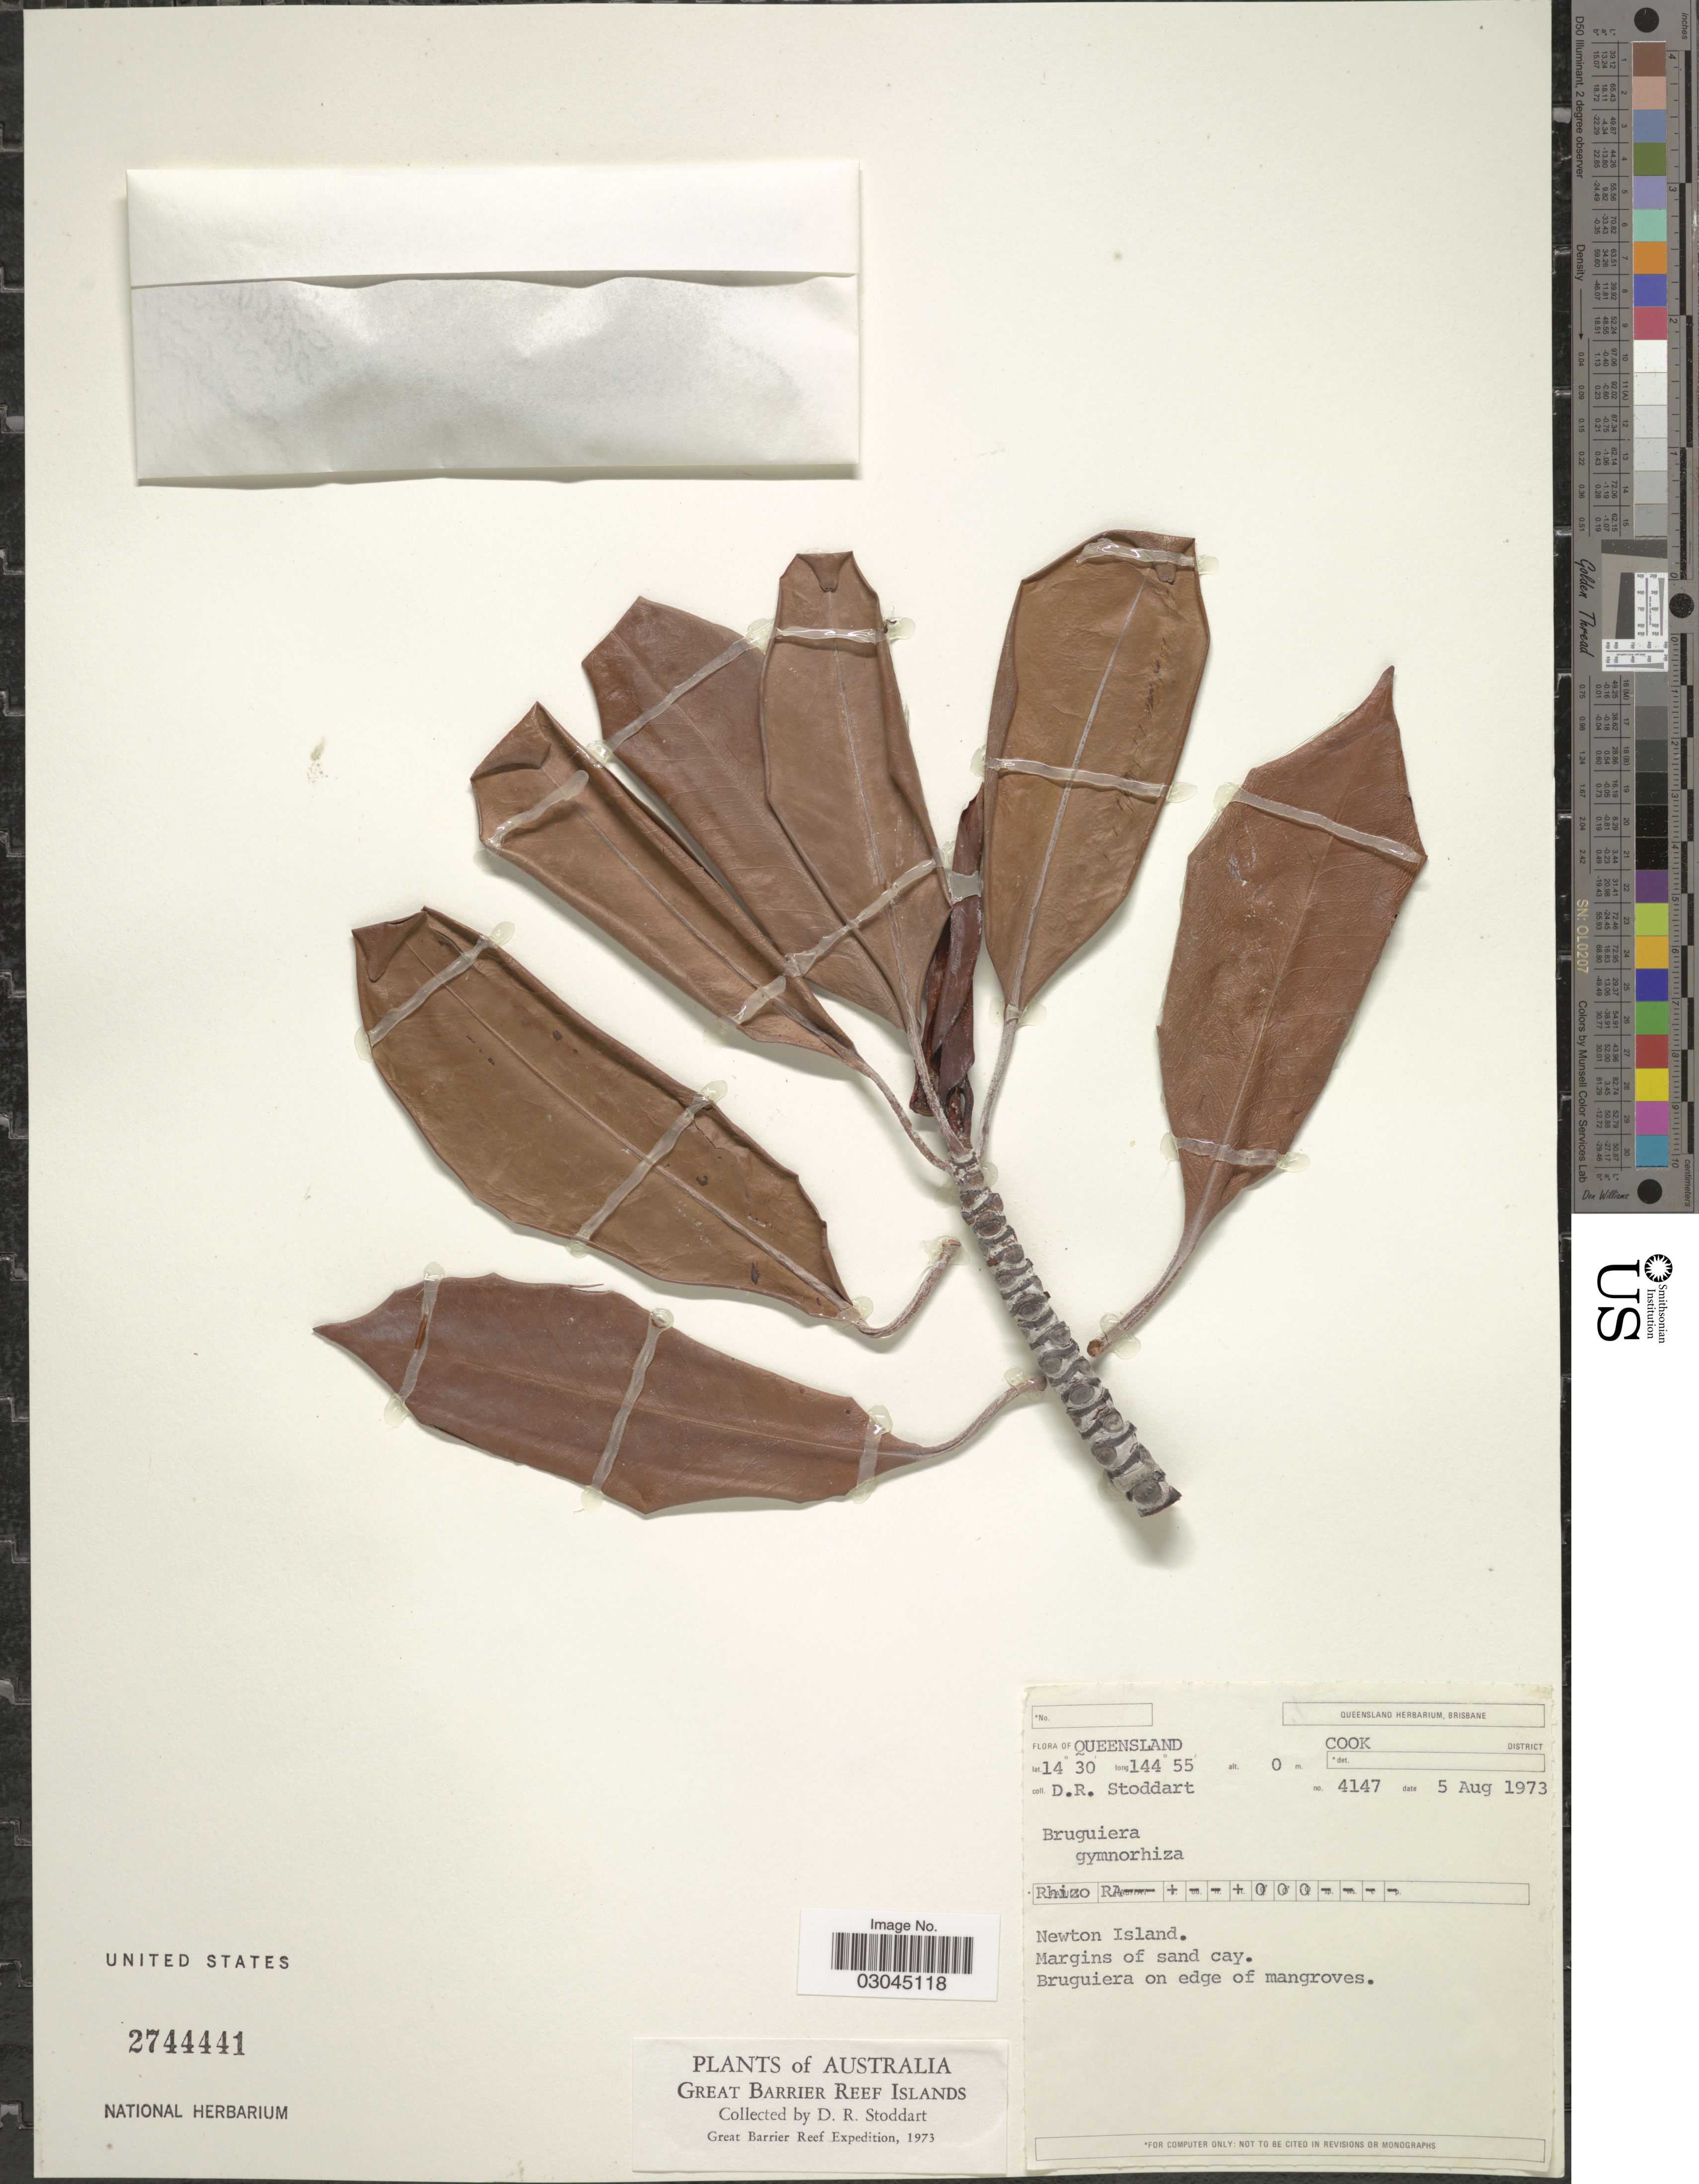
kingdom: Plantae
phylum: Tracheophyta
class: Magnoliopsida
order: Malpighiales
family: Rhizophoraceae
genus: Bruguiera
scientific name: Bruguiera gymnorhiza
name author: (L.) Savigny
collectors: D. R. Stoddart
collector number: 4147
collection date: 1973-08-05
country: Australia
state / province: Queensland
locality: Cook District. Newton Island. Margins of sand cay. Great Barrier Reef Islands. Great Barrier Reef.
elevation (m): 0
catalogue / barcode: US 2744441